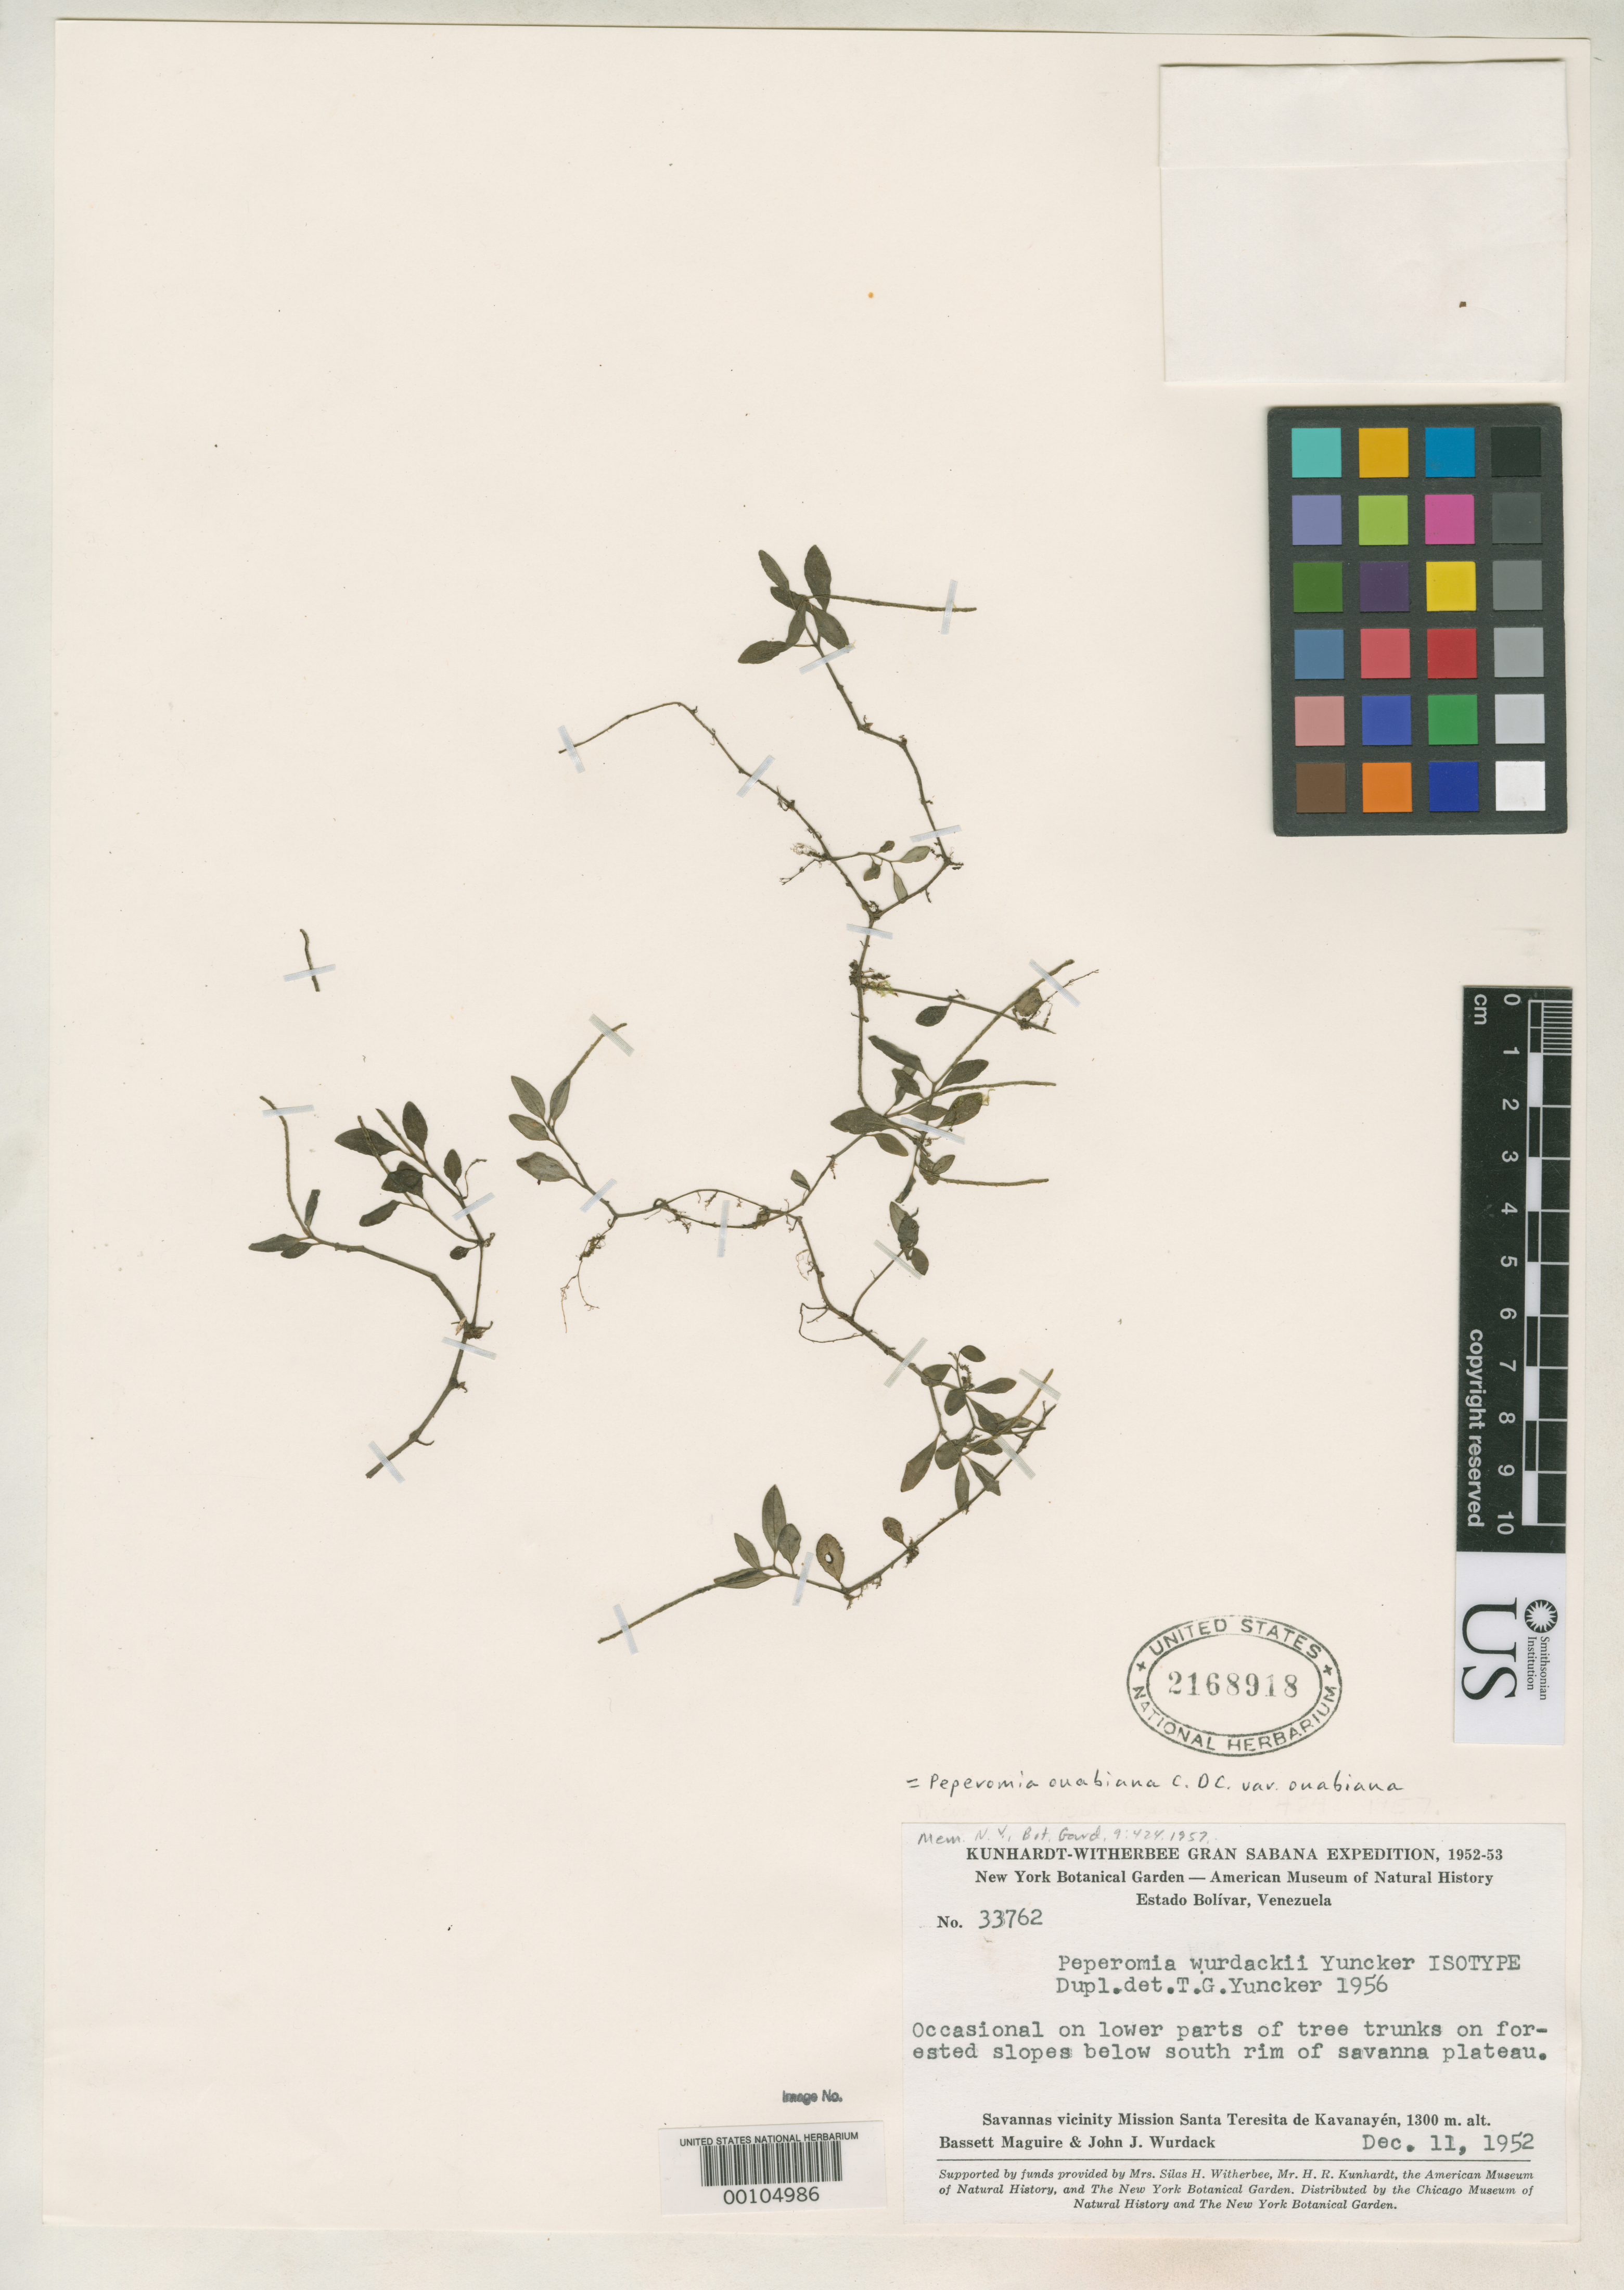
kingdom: Plantae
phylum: Tracheophyta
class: Magnoliopsida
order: Piperales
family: Piperaceae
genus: Peperomia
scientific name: Peperomia wurdackii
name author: Yunck.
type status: Isotype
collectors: B. Maguire & J. J. Wurdack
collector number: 33762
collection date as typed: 11 Dec 1952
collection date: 1952-12-11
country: Venezuela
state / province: Bolivar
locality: Near Mission Santa Teresita de Kavanayen.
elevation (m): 1300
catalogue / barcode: US 2168918